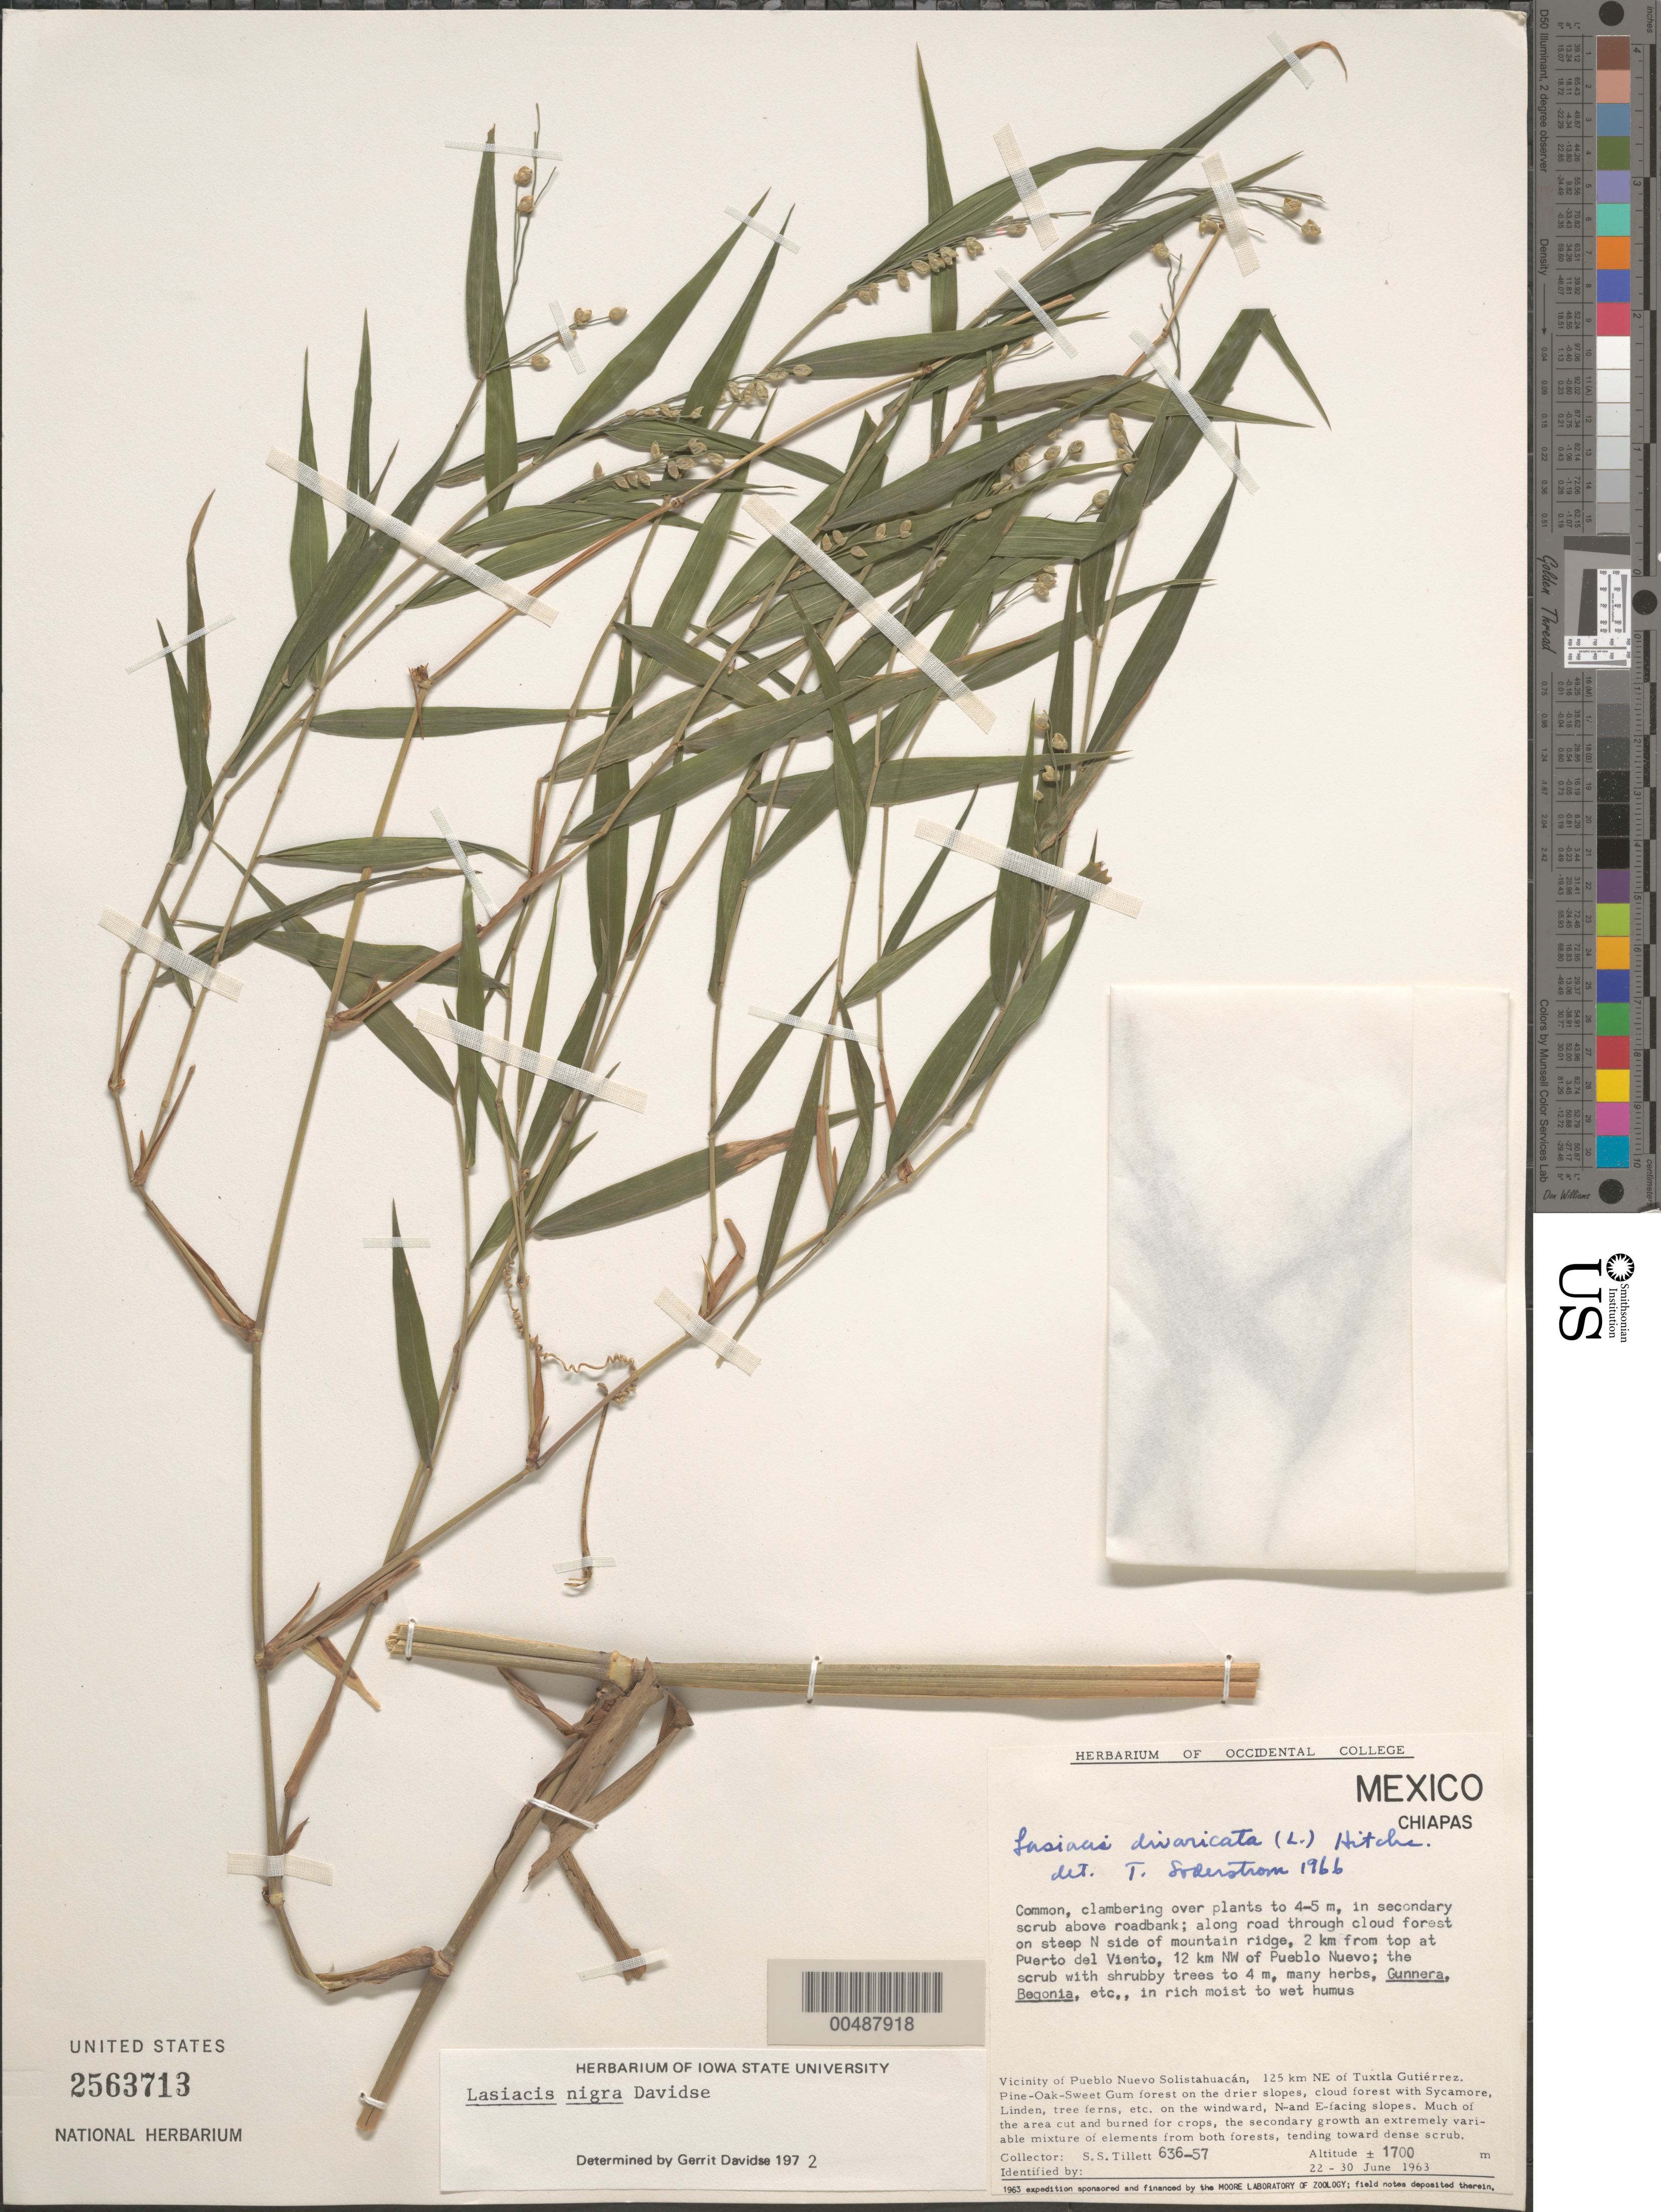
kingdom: Plantae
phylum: Tracheophyta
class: Liliopsida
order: Poales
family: Poaceae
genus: Lasiacis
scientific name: Lasiacis maxonii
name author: Swallen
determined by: Davidse, Gerrit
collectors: S. S. Tillett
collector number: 636-57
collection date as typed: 22 Jun 1963 to 30 Jun 1963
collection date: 1963-06-22/1963-06-30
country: Mexico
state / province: Chiapas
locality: N side of mtn ridge, 2 km from top at Puerto del Viento, 12 km NW of Pueblo Nuevo; vicinity of Pueblo Nuevo Solistahuacán, 12...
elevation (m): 1700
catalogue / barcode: US 2563713